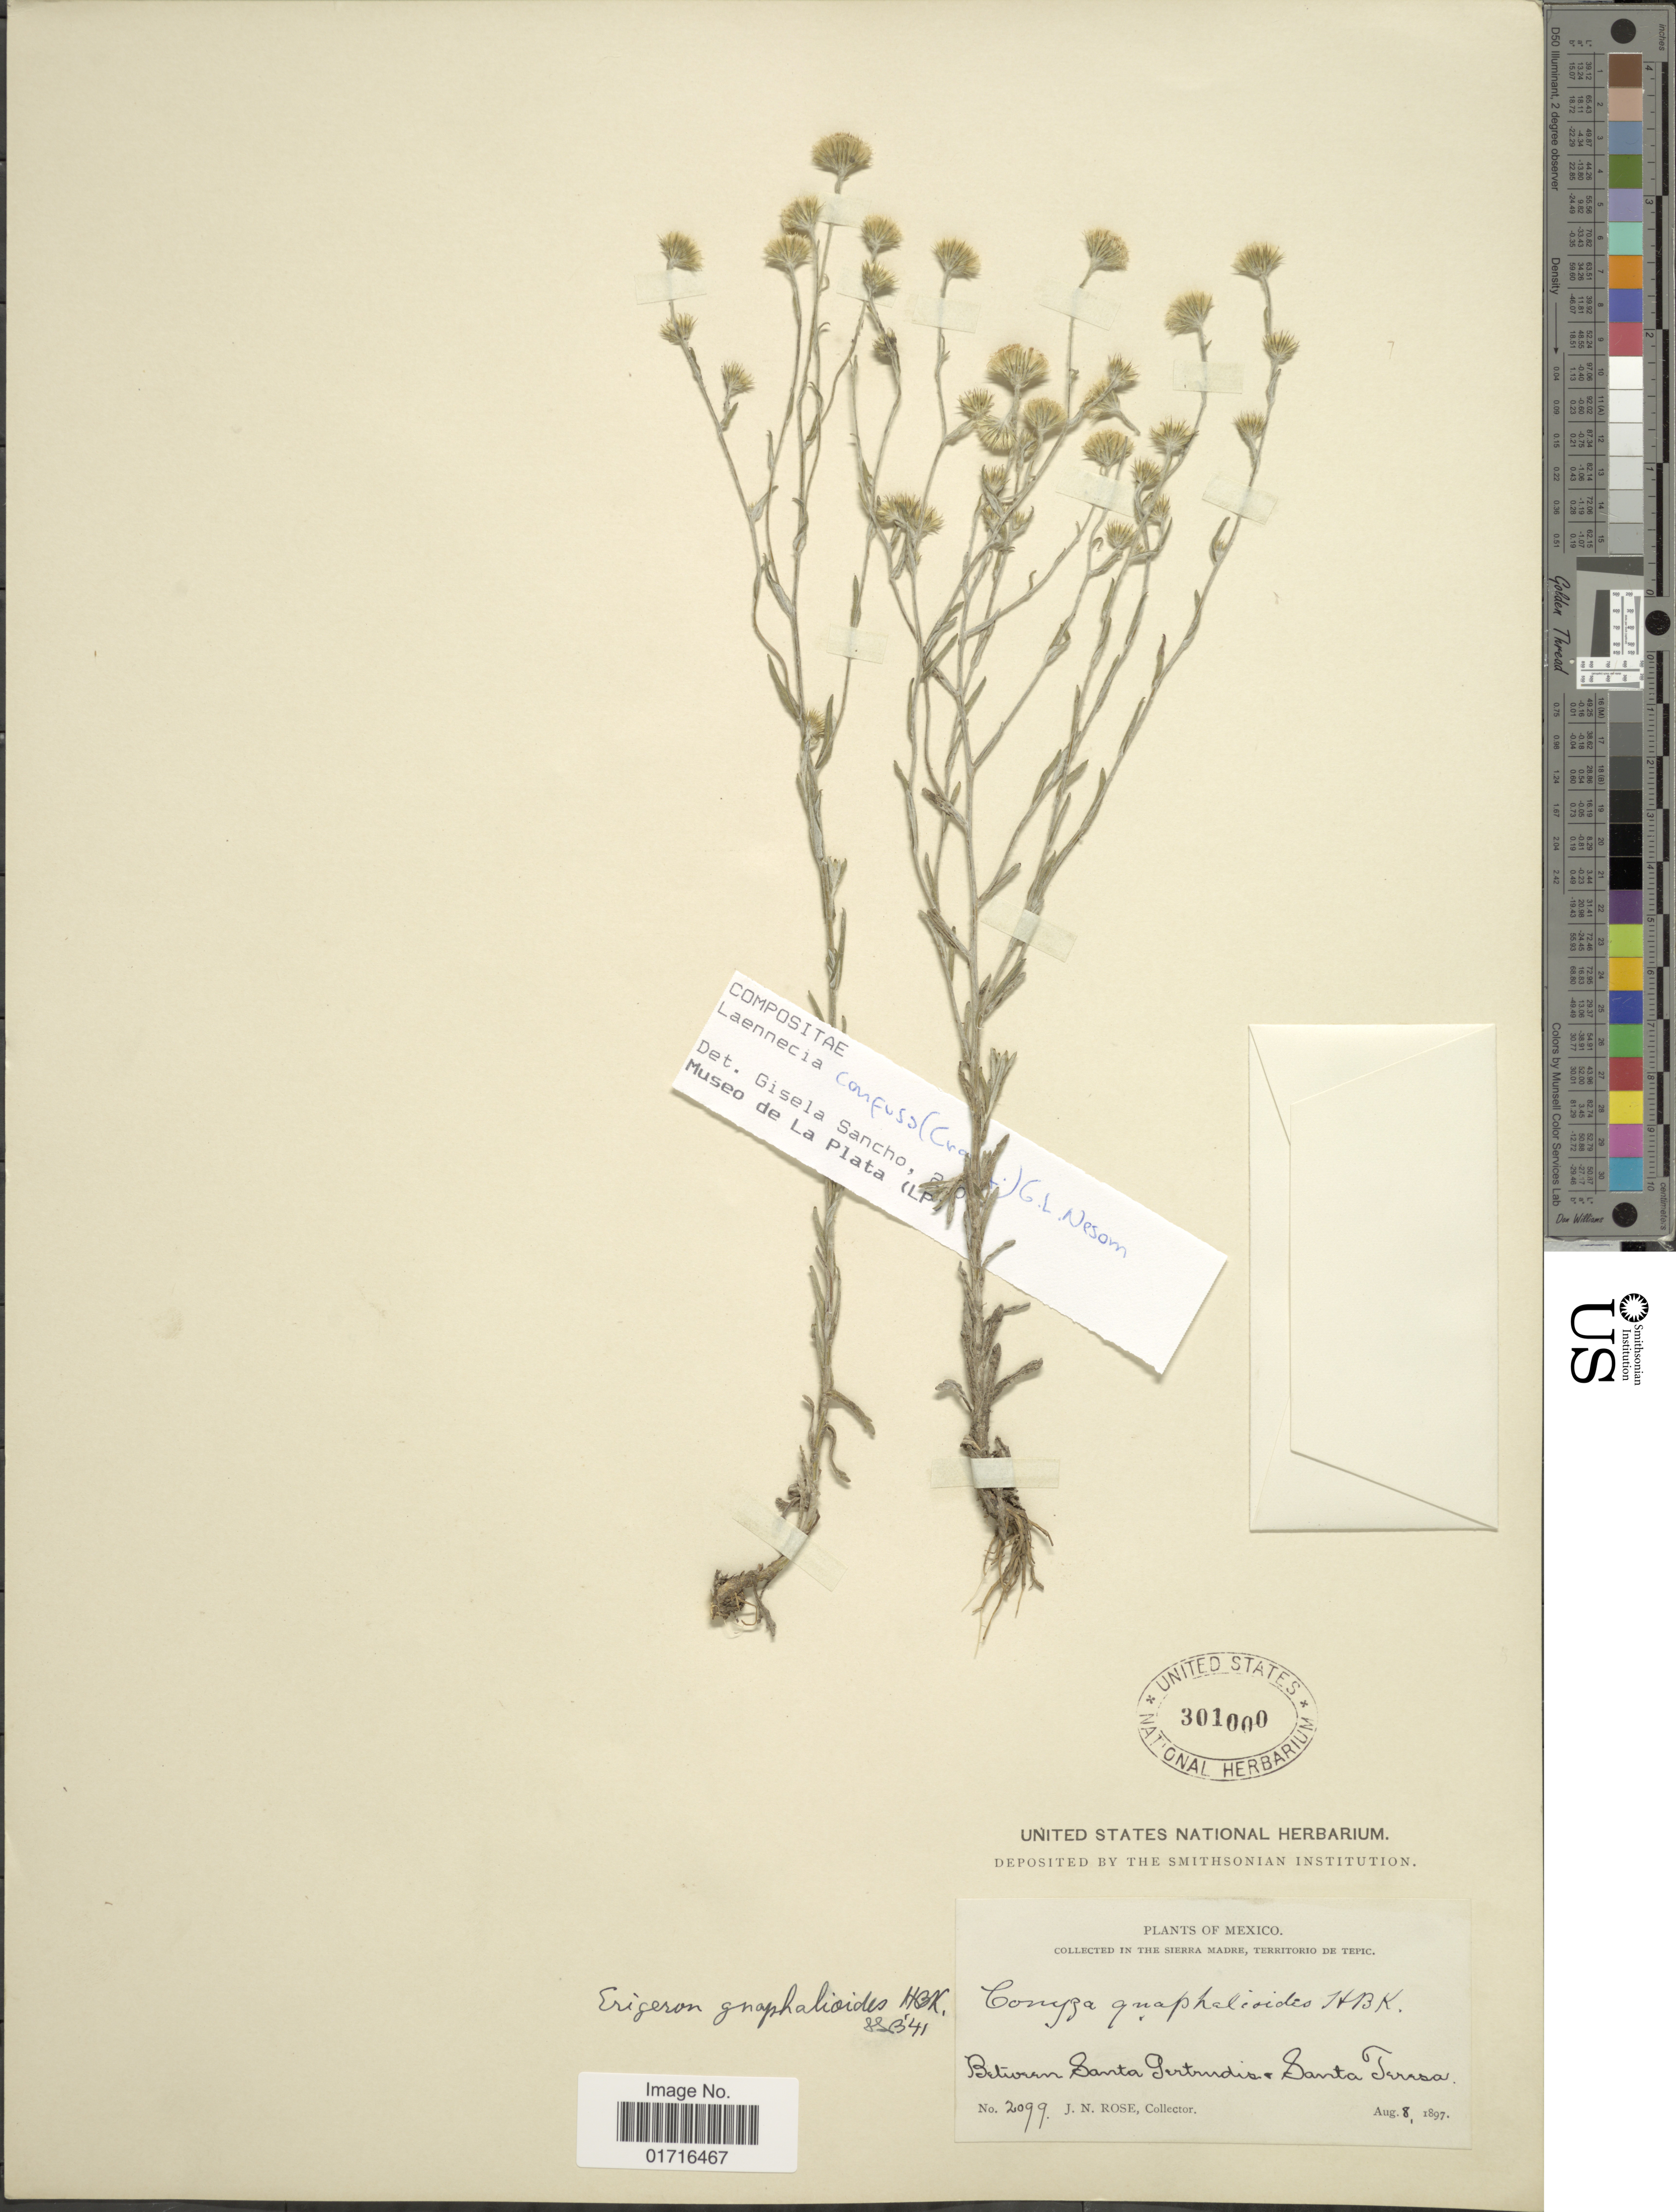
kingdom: Plantae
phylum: Tracheophyta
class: Magnoliopsida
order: Asterales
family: Asteraceae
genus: Conyza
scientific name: Conyza confusa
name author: Cronq.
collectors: J. N. Rose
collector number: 2099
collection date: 1897-08-08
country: Mexico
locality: Sierra Madre, Territorio de Tepic, Between Santa Gertrudis & Santa Teresa.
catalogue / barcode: US 301000